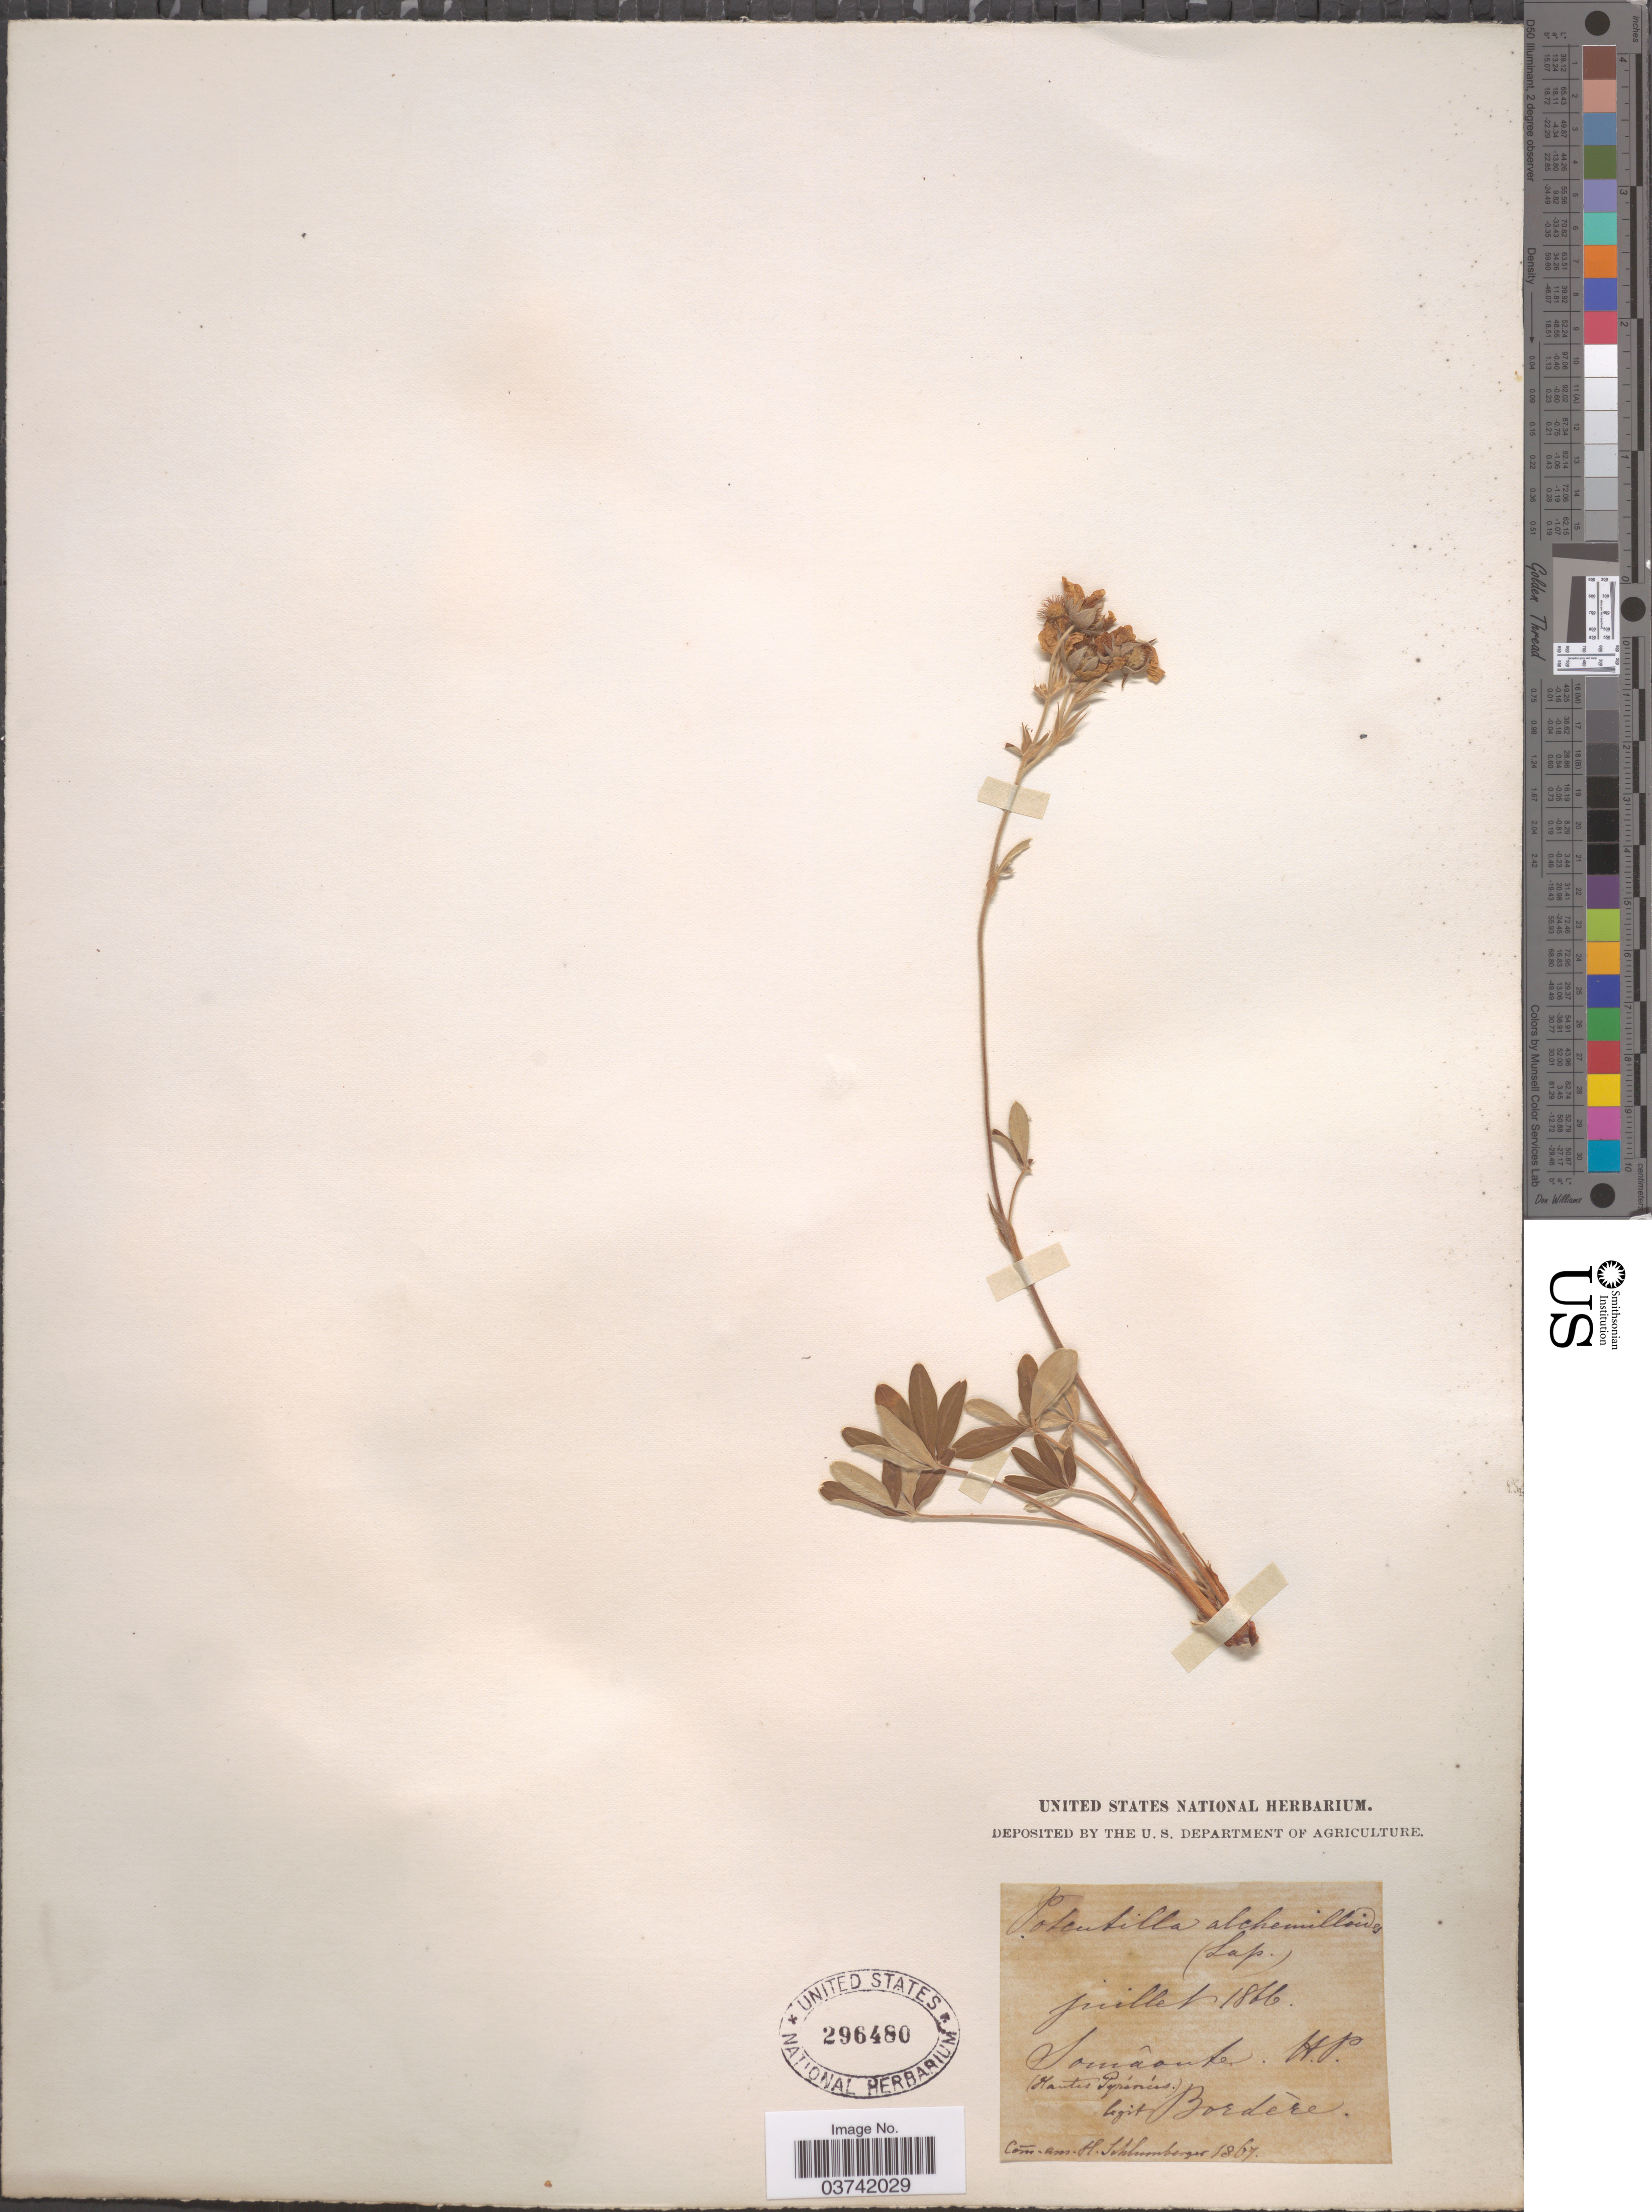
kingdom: Plantae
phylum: Tracheophyta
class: Magnoliopsida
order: Rosales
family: Rosaceae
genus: Potentilla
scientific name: Potentilla alchemilloides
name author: D.F.K. Schltdl.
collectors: -. Bordère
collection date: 1866-07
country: France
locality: Somâoute. H.P. (Hautes Pyrénées).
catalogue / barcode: US 296480